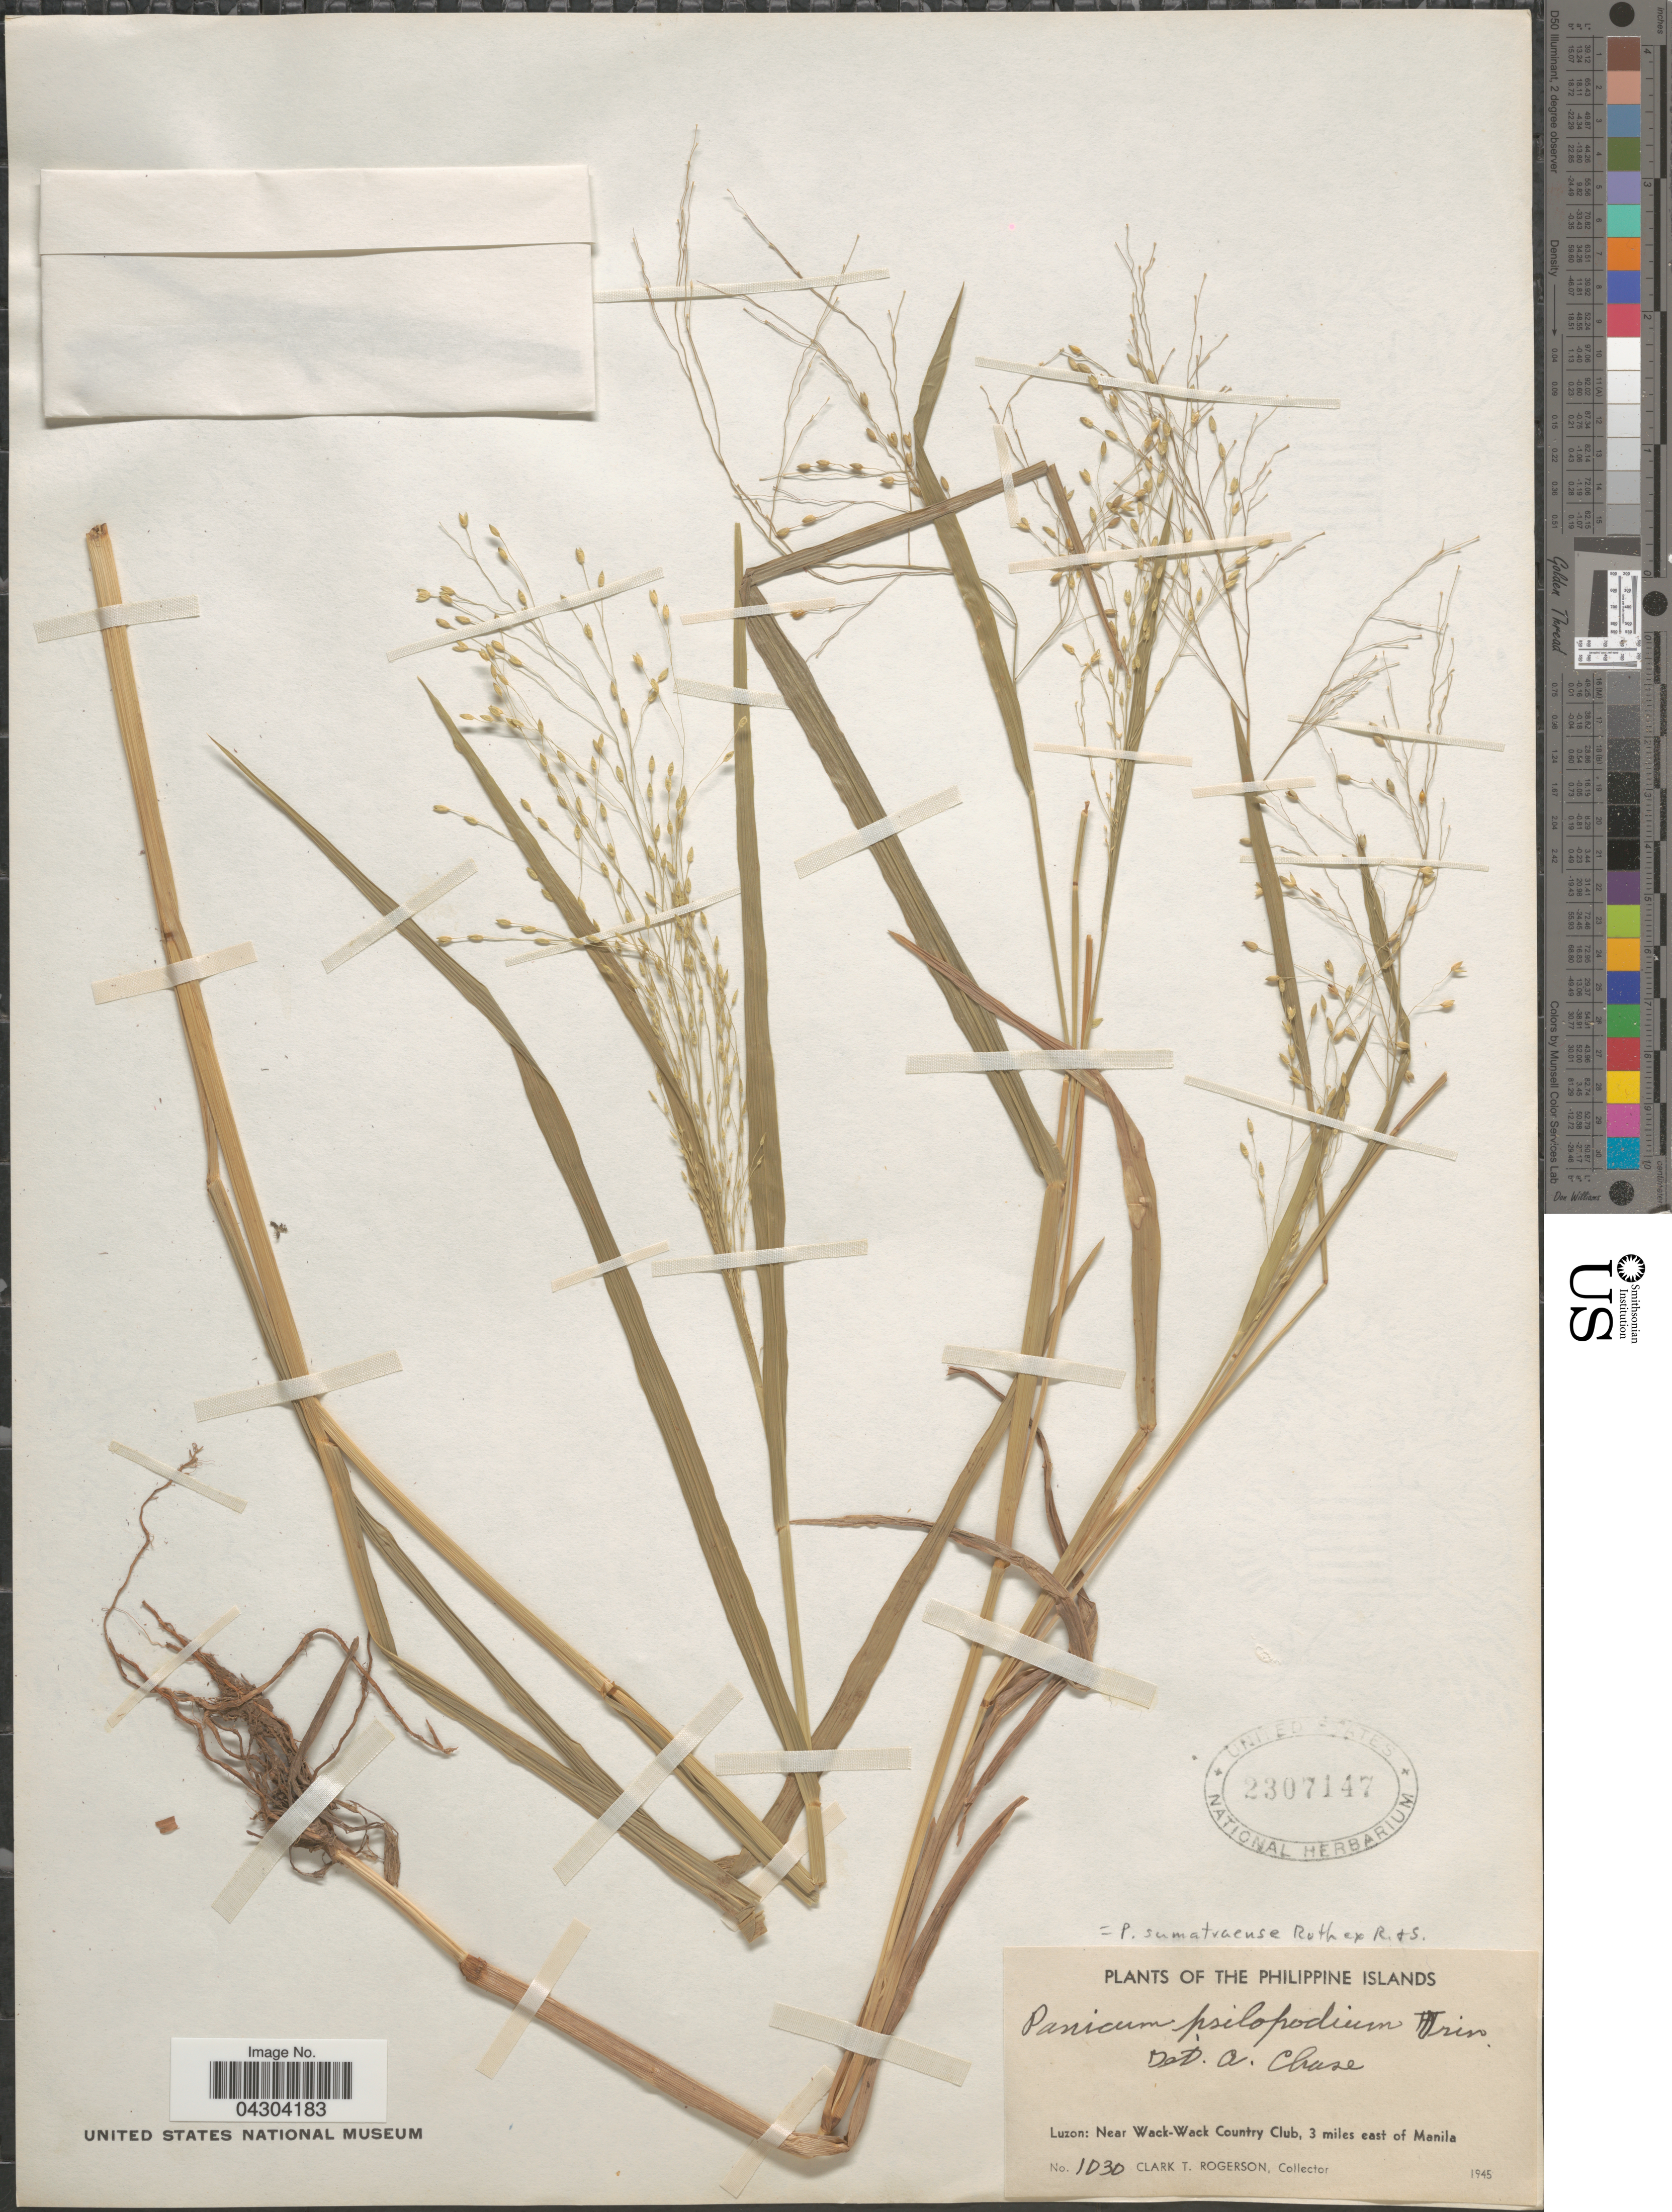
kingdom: Plantae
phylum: Tracheophyta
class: Liliopsida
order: Poales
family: Poaceae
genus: Panicum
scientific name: Panicum sumatrense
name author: P. Roth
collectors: C. Rogerson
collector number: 1030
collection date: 1945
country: Philippines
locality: The Philippine Islands. Luzon: Near Wack-Wack Country Club, 3 miles east of Manila.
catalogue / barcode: US 2307147